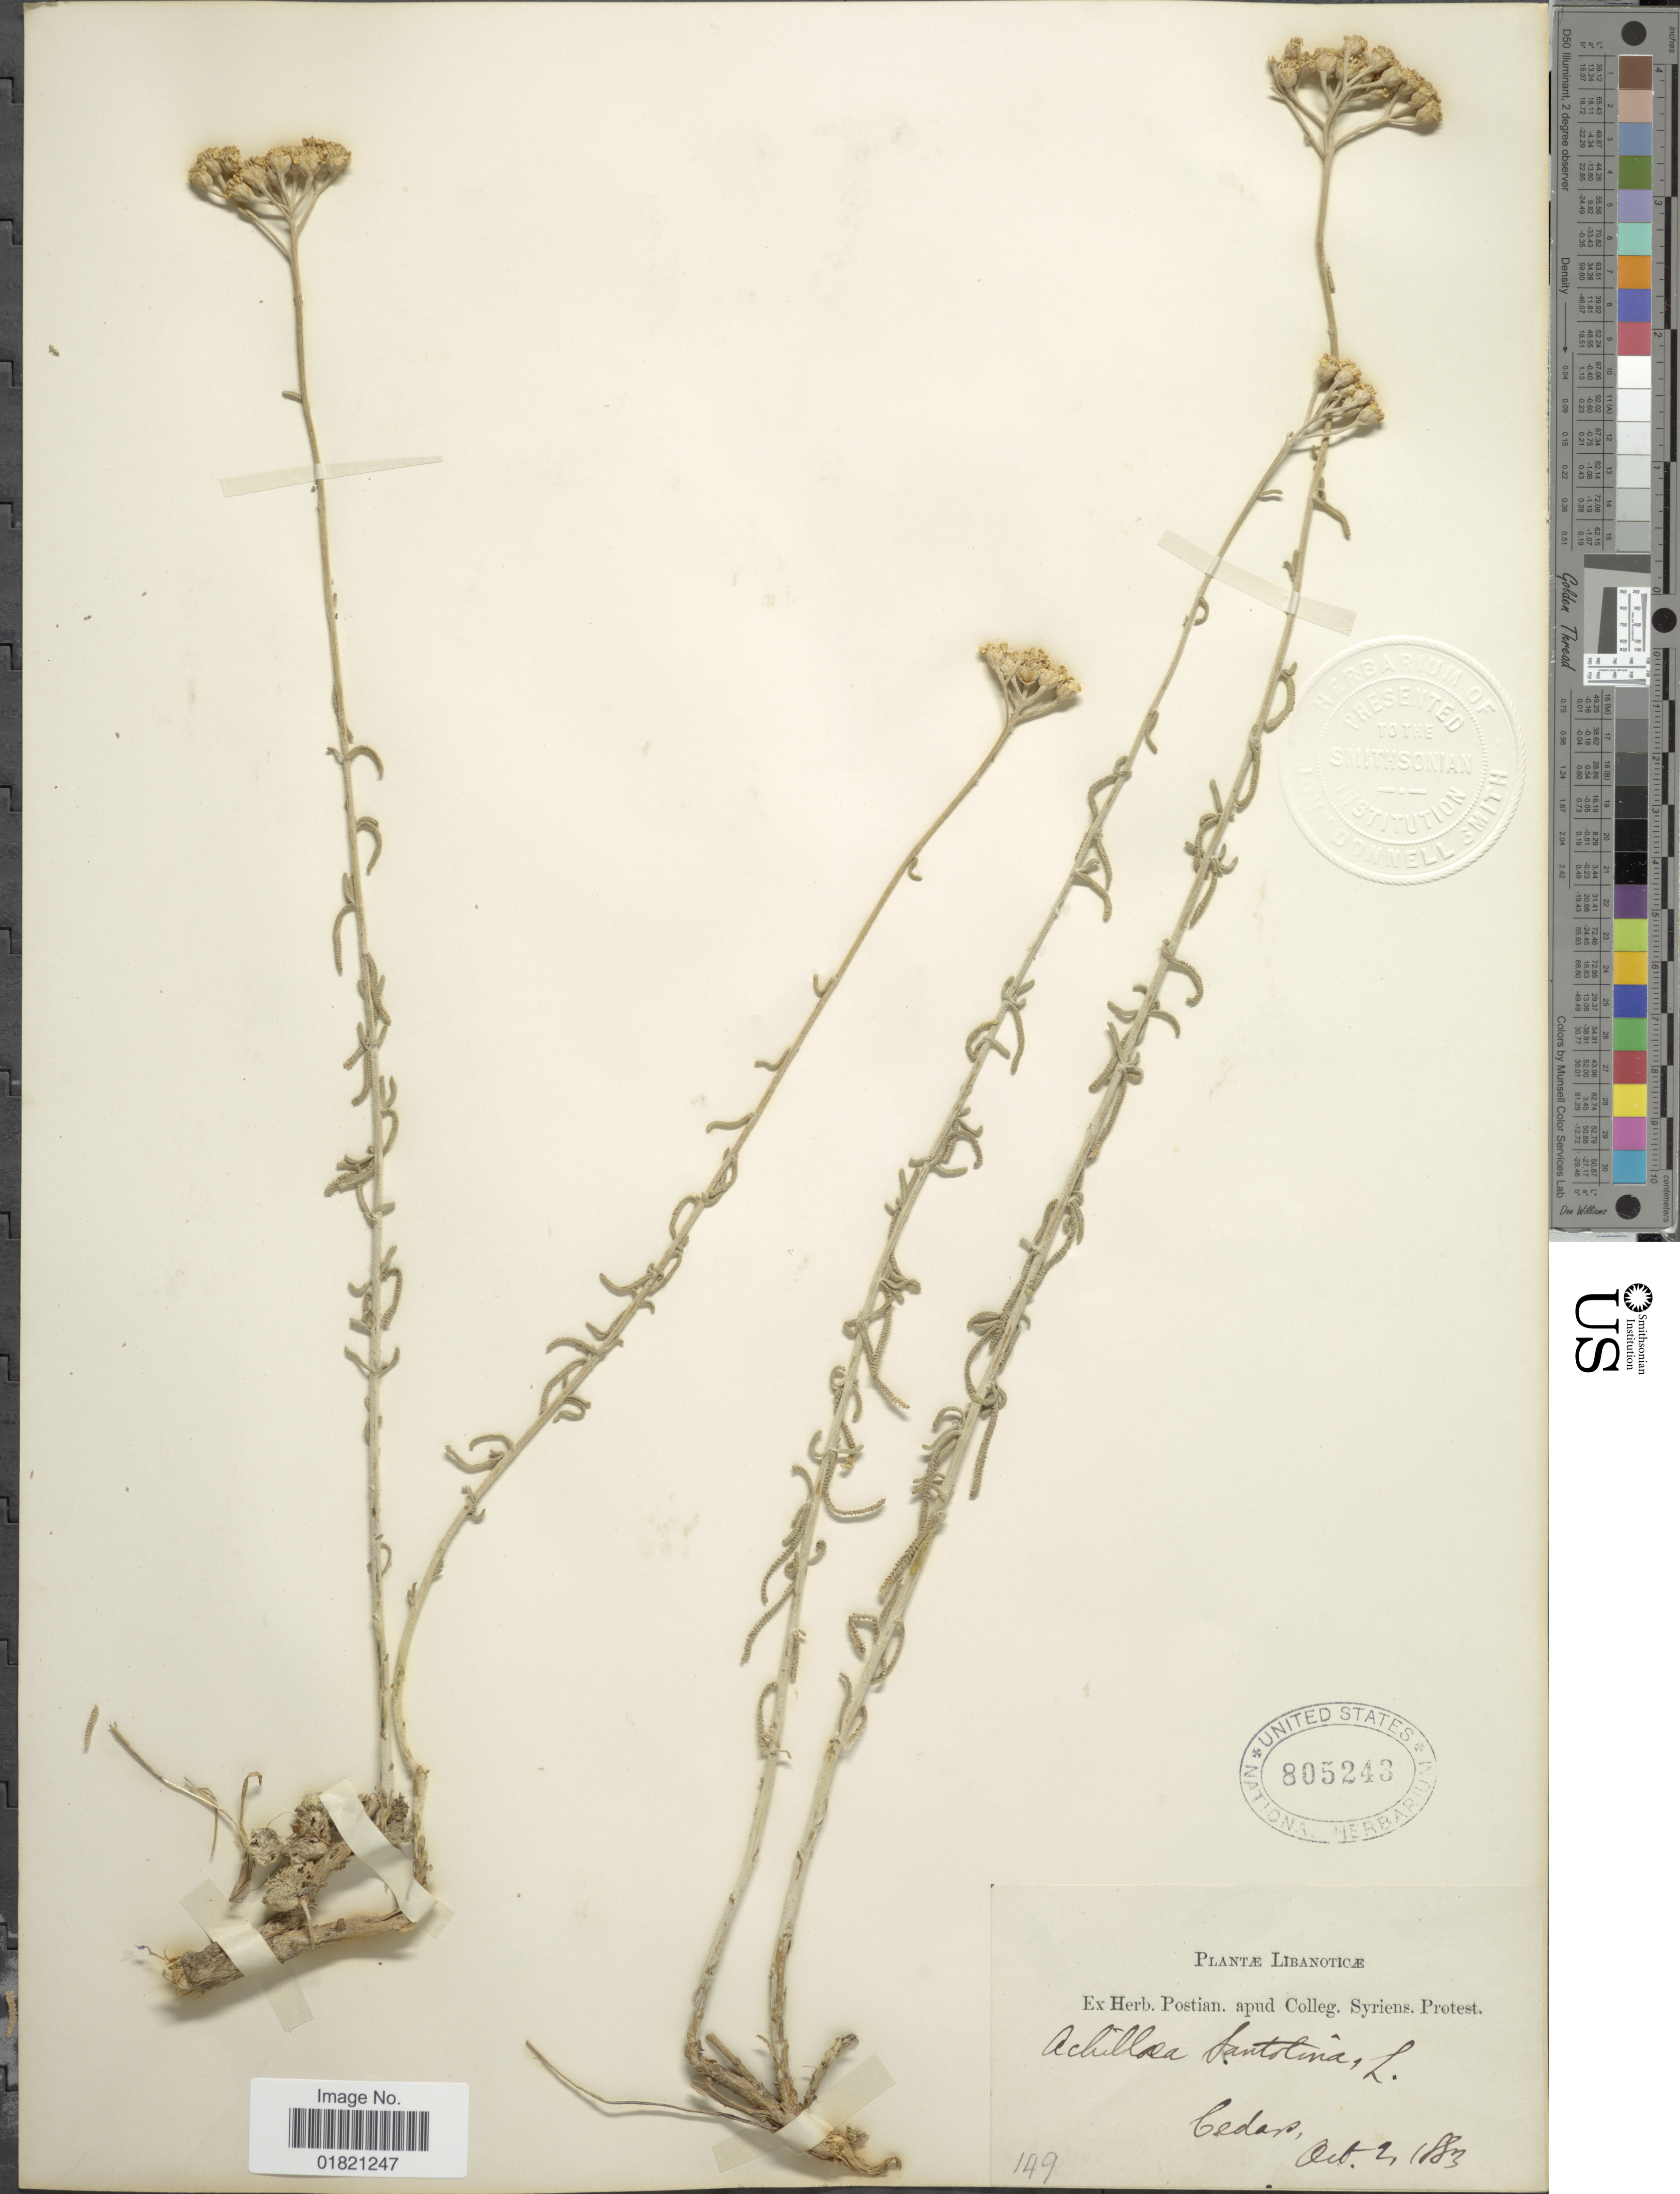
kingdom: Plantae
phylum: Tracheophyta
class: Magnoliopsida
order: Asterales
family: Asteraceae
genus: Achillea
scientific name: Achillea santolina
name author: L.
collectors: ex herb. Postian. apud Colleg. Syriens. Protest. USE "Fannie P. A. Shepard" (10308853) AS PRIMARY COLLECTOR INSTEAD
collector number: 149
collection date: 1883-10-02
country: Lebanon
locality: Cedars, Libanoticae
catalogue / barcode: US 805243